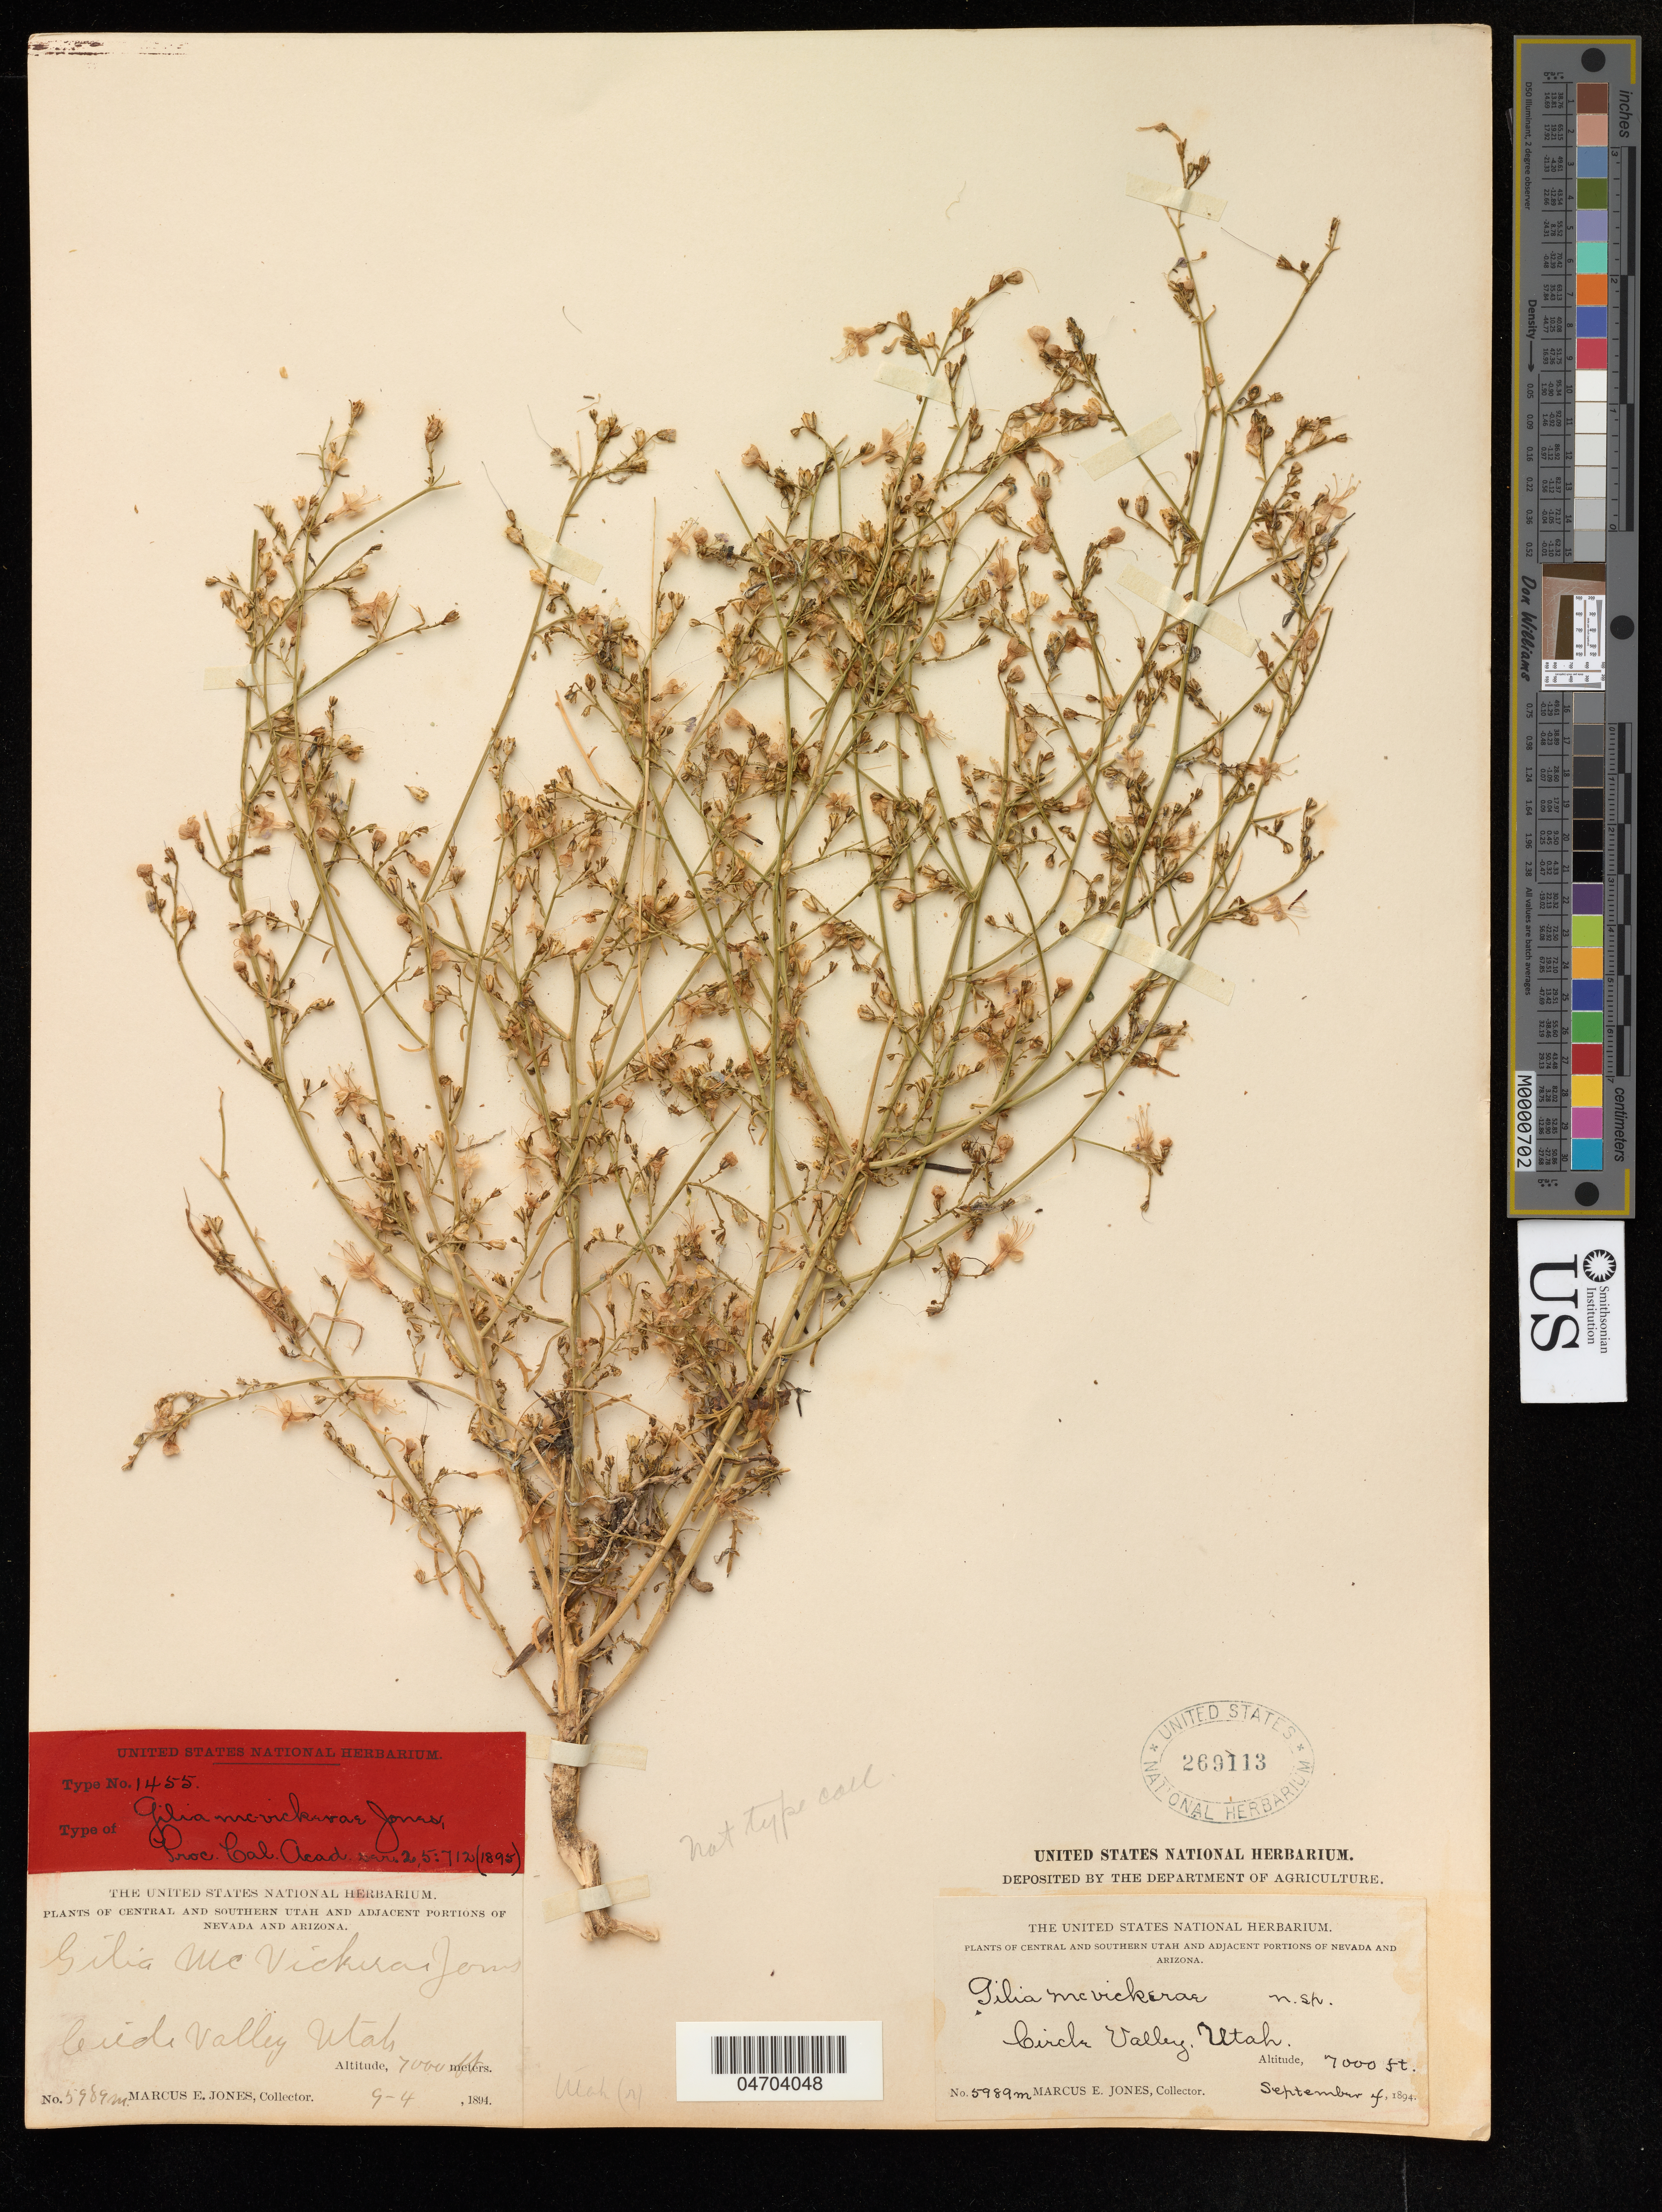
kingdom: Plantae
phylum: Tracheophyta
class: Magnoliopsida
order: Ericales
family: Polemoniaceae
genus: Aliciella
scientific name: Aliciella mcvickerae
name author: (M.E. Jones) J.M. Porter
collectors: M. E. Jones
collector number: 5989m.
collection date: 1894-09-04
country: United States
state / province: Utah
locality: Central and Southern Utah and adjacent portions of Nevada and Arizona. Circle Valley.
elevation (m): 2134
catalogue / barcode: US 269113